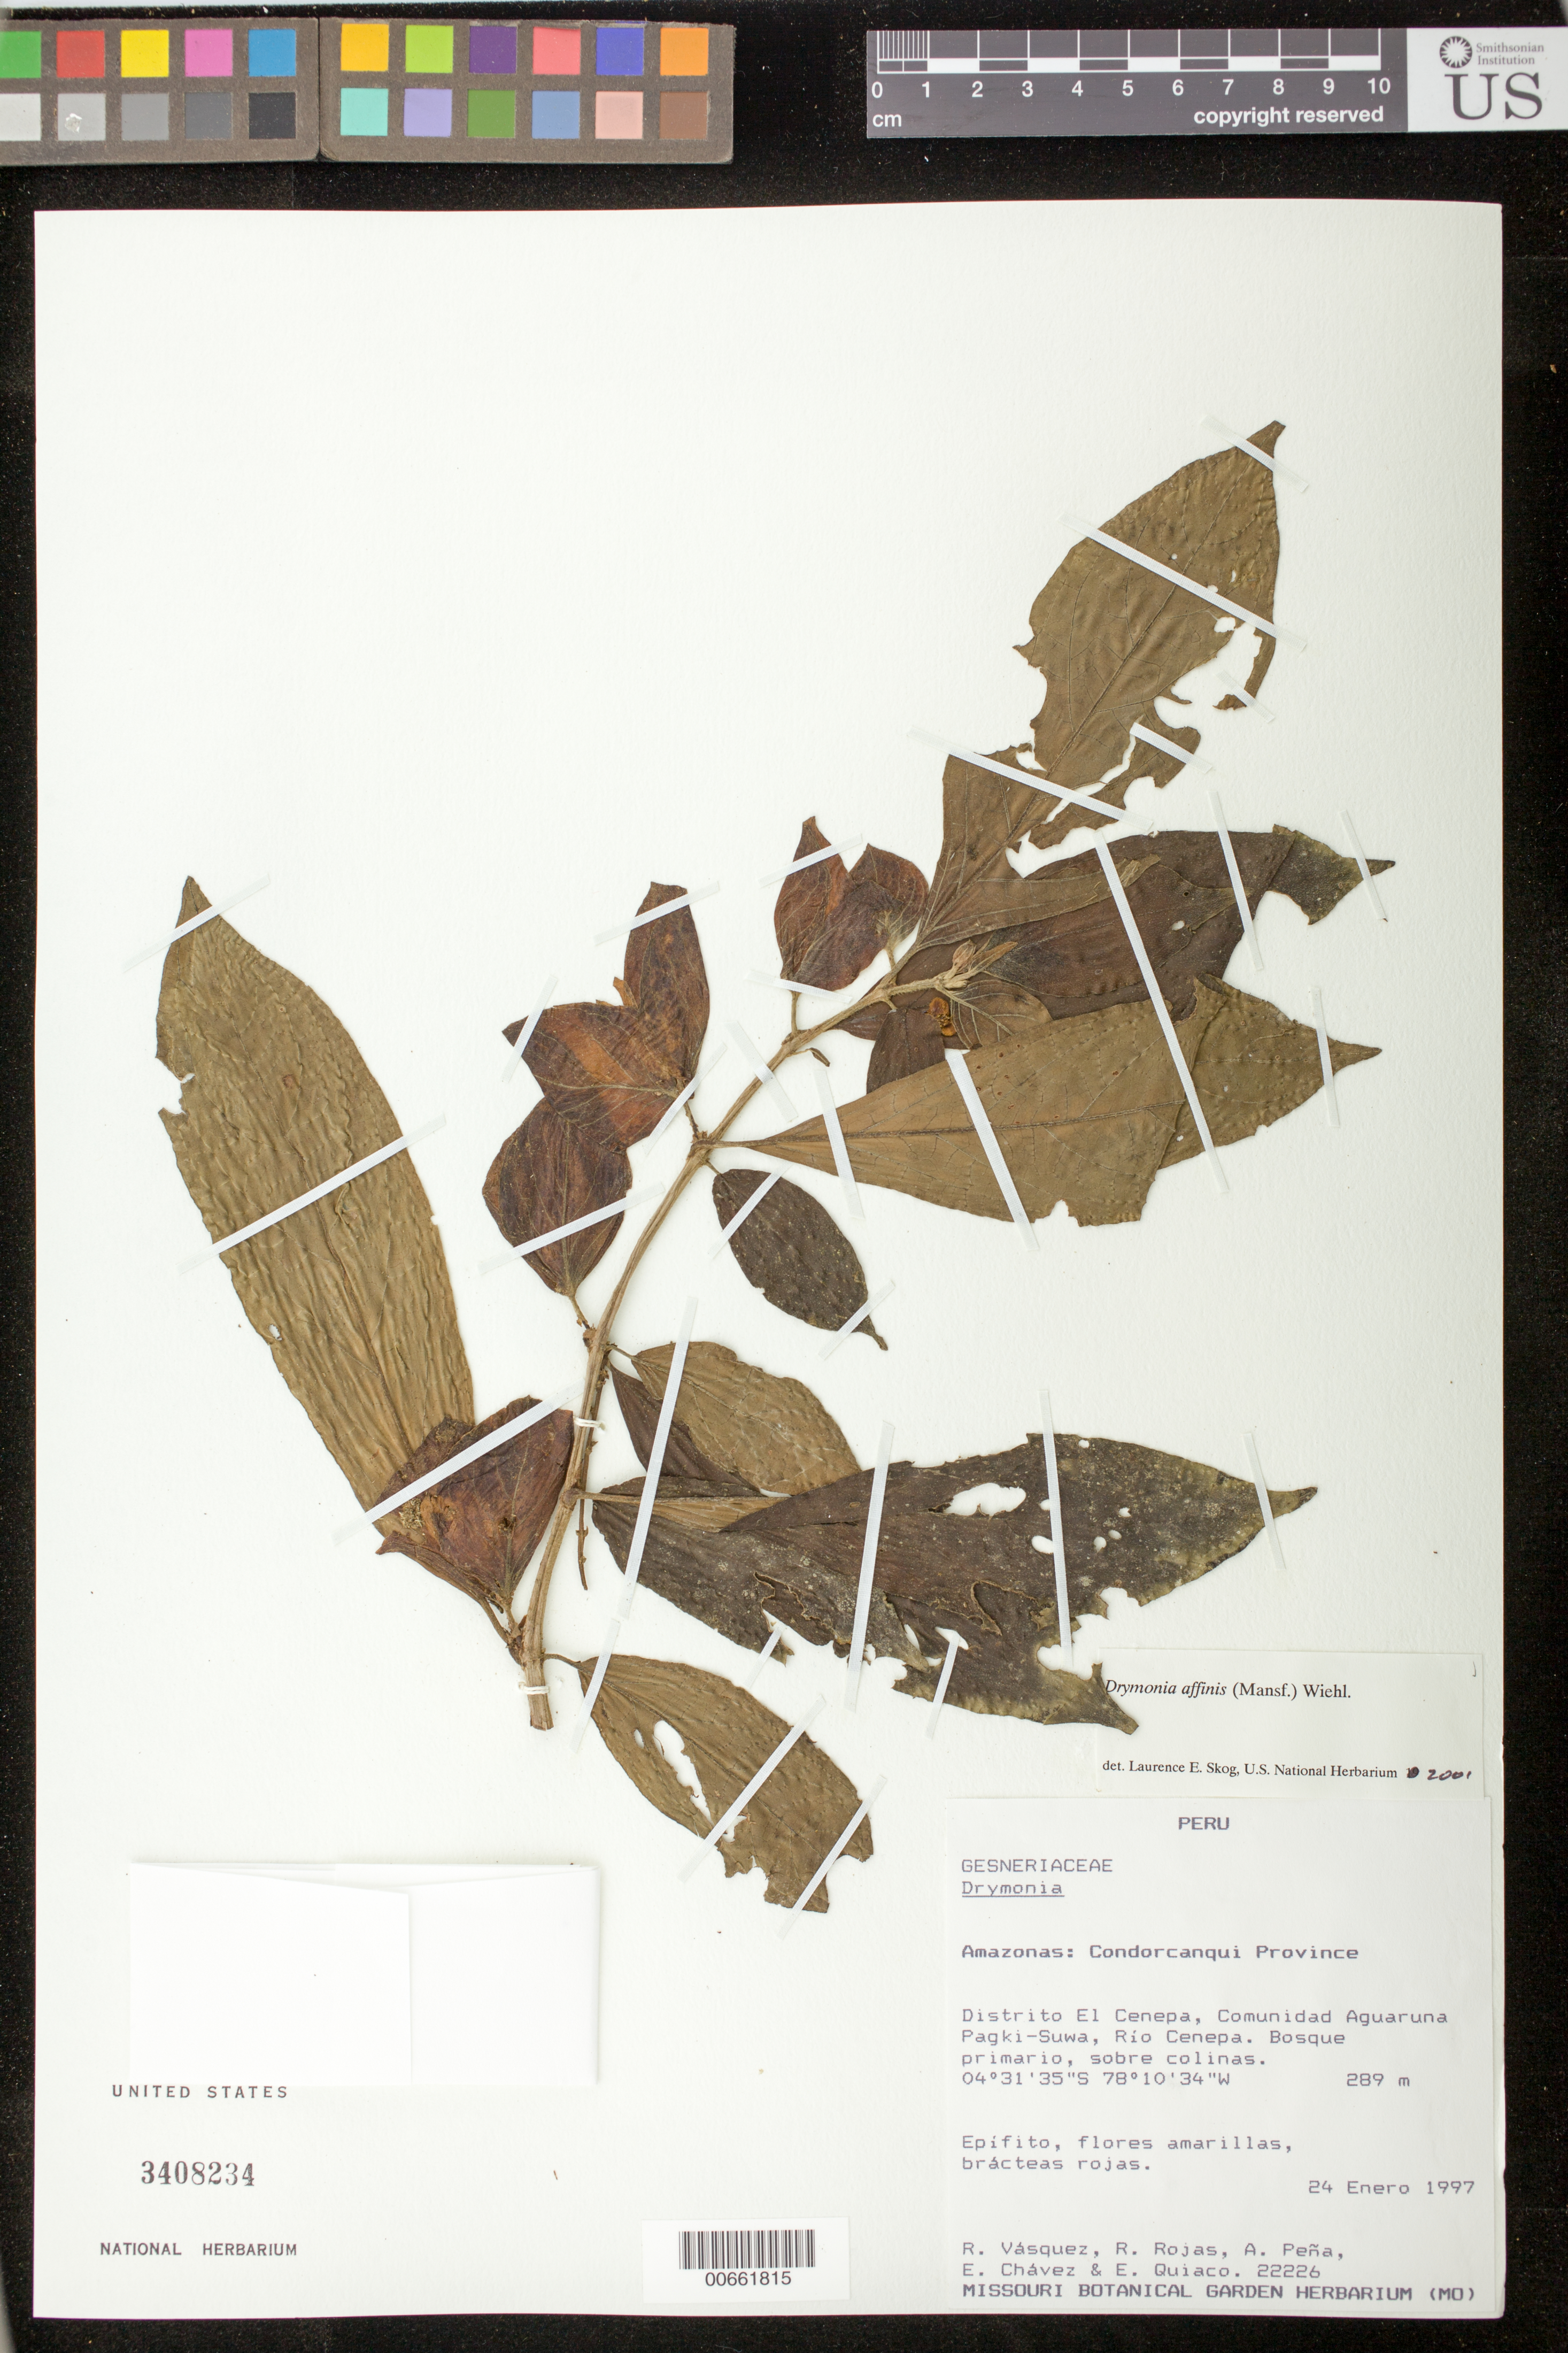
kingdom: Plantae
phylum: Tracheophyta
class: Magnoliopsida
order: Lamiales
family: Gesneriaceae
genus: Drymonia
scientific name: Drymonia affinis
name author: (Mansf.) Wiehler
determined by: Skog, Laurence E.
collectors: R. Vásquez, R. Rojas, A. Peña, E. Chávez & R. Quiaco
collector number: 22226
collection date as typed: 24 Jan 1997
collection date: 1997-01-24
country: Peru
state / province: Amazonas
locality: Prov. Condorcanqui; Dtto. El Cenepa, comunidad Aguaruna Pagki-Suwa, Río Cenepa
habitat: Bosque primario, sobre colinas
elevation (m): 289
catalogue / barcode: US 3408234